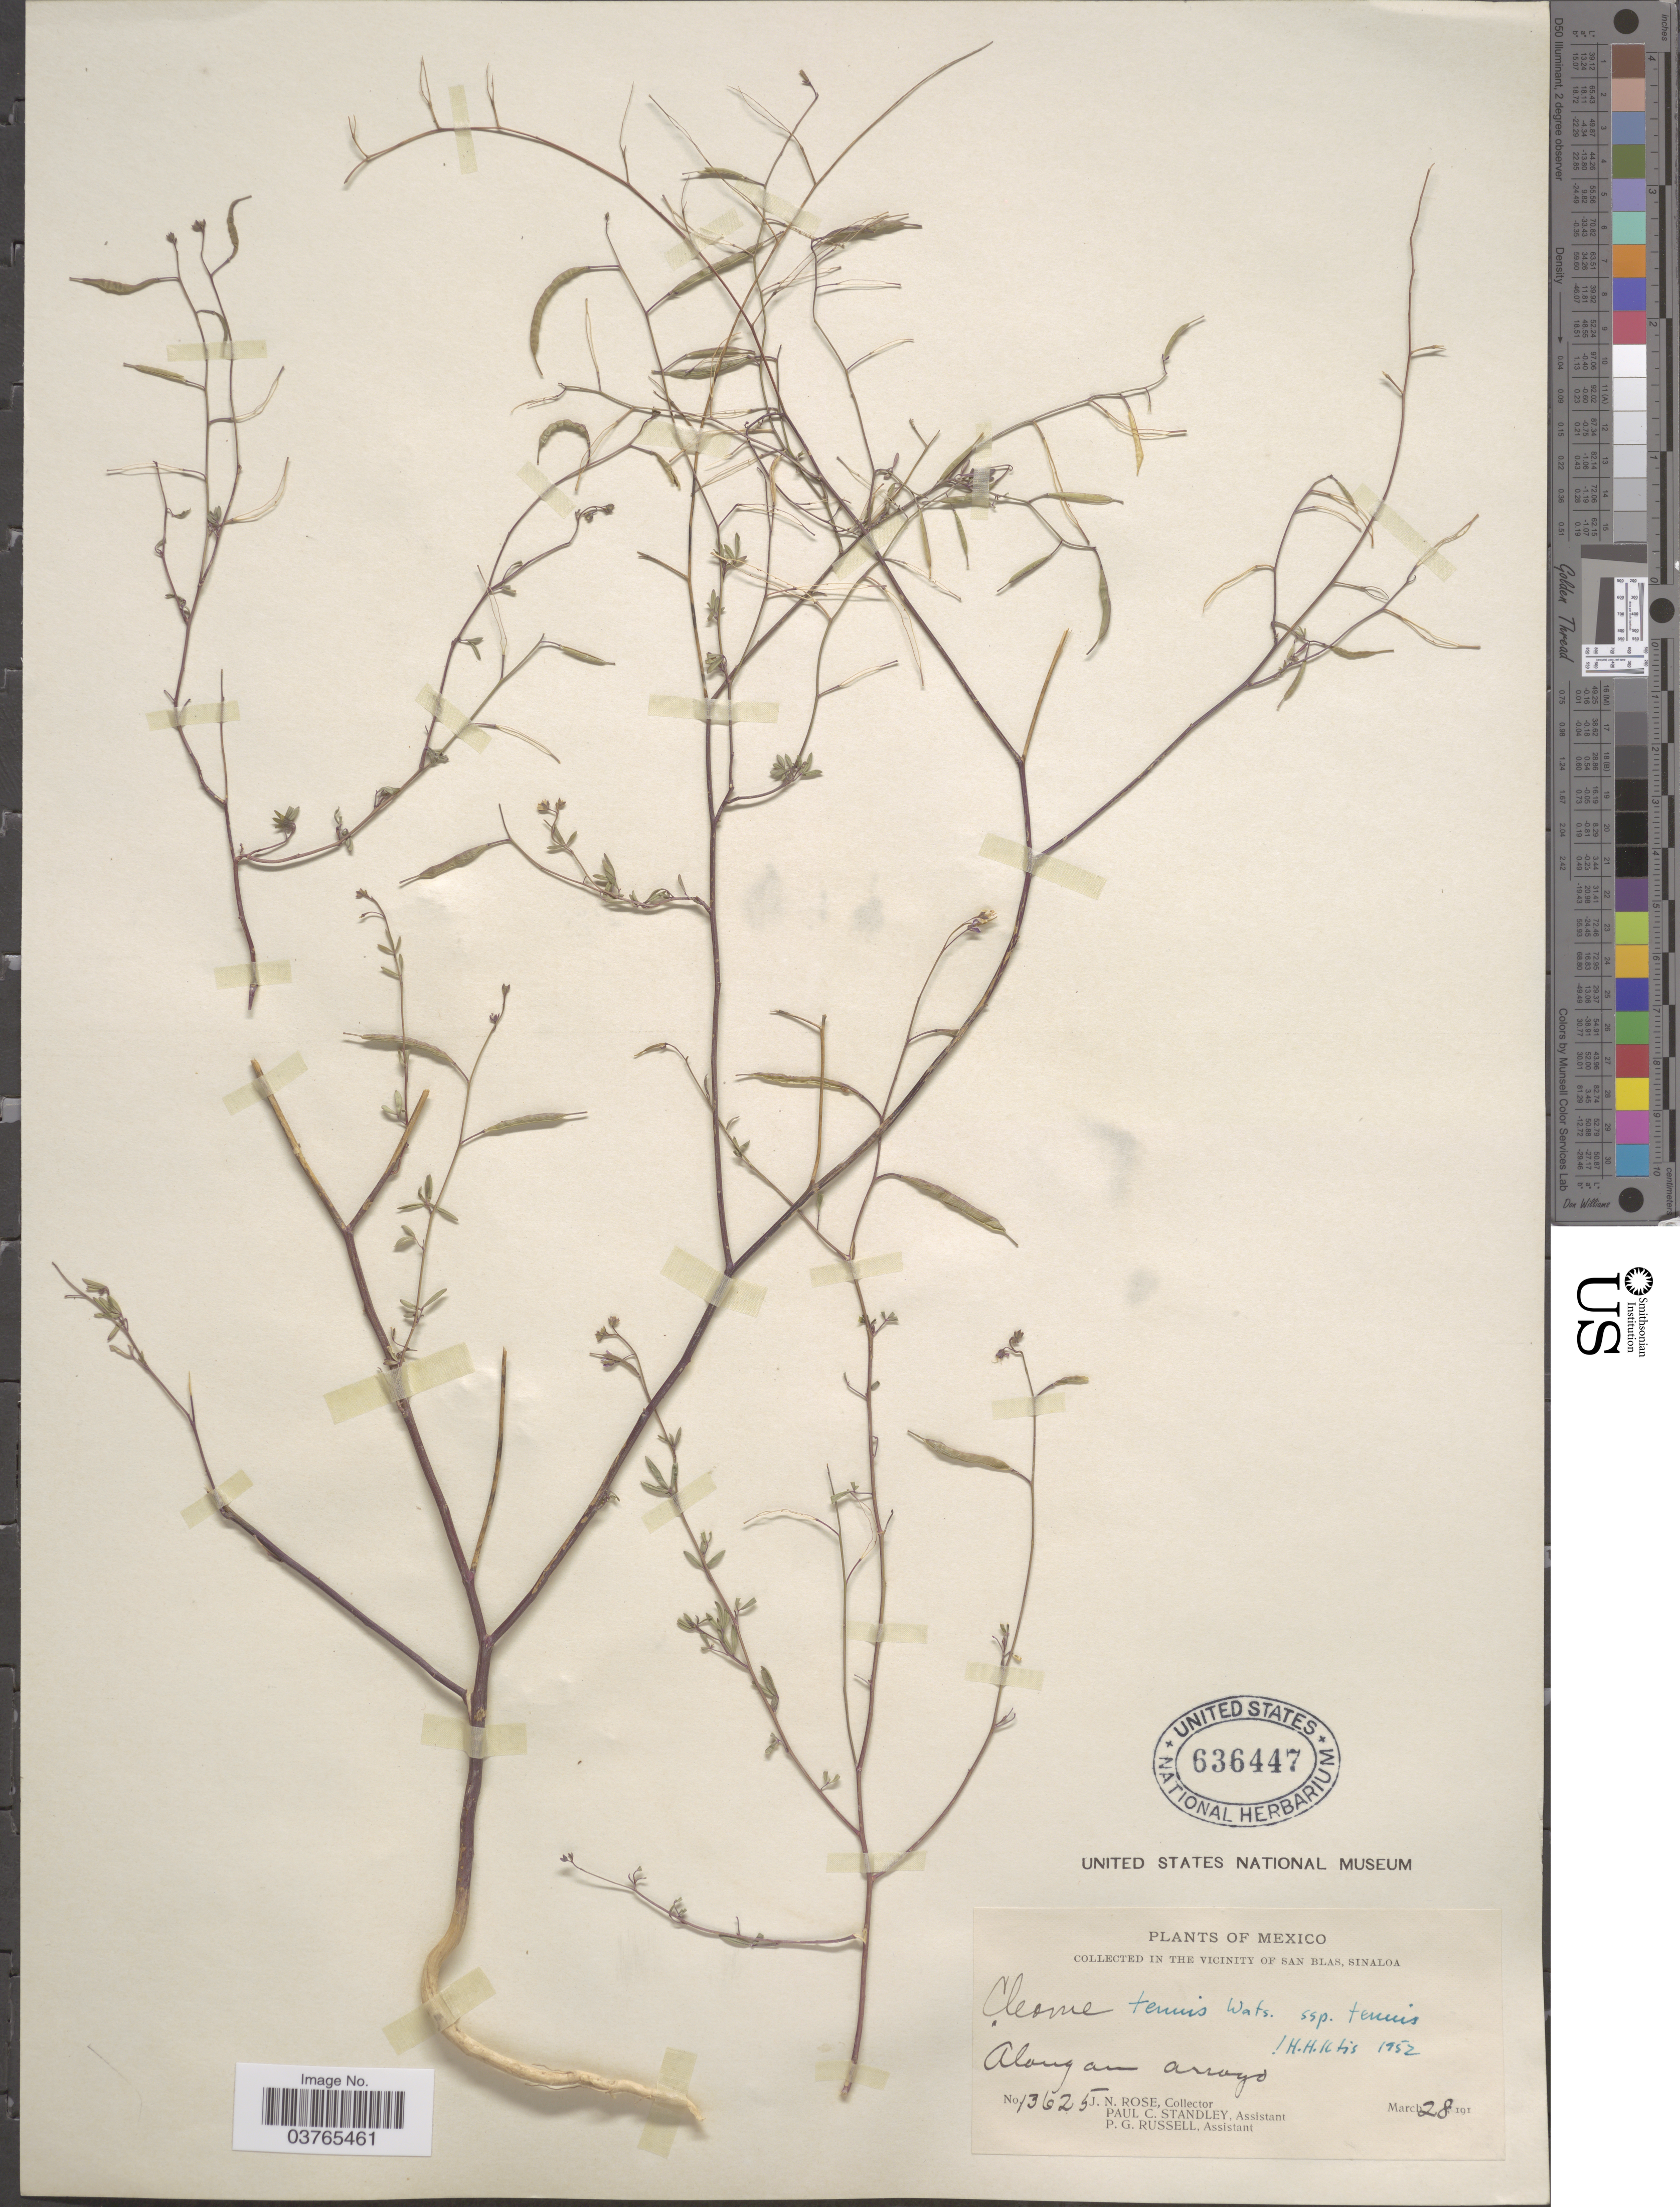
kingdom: Plantae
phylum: Tracheophyta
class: Magnoliopsida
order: Brassicales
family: Cleomaceae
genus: Iltisiella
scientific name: Iltisiella tenuis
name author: (S. Watson) Soares Neto & Roalson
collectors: J. N. Rose, P. C. Standley & P. G. Russell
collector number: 13625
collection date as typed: March 28 191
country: Mexico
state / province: Sinaloa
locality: Vicinity of San Blas. Along an arroyo.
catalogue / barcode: US 636447